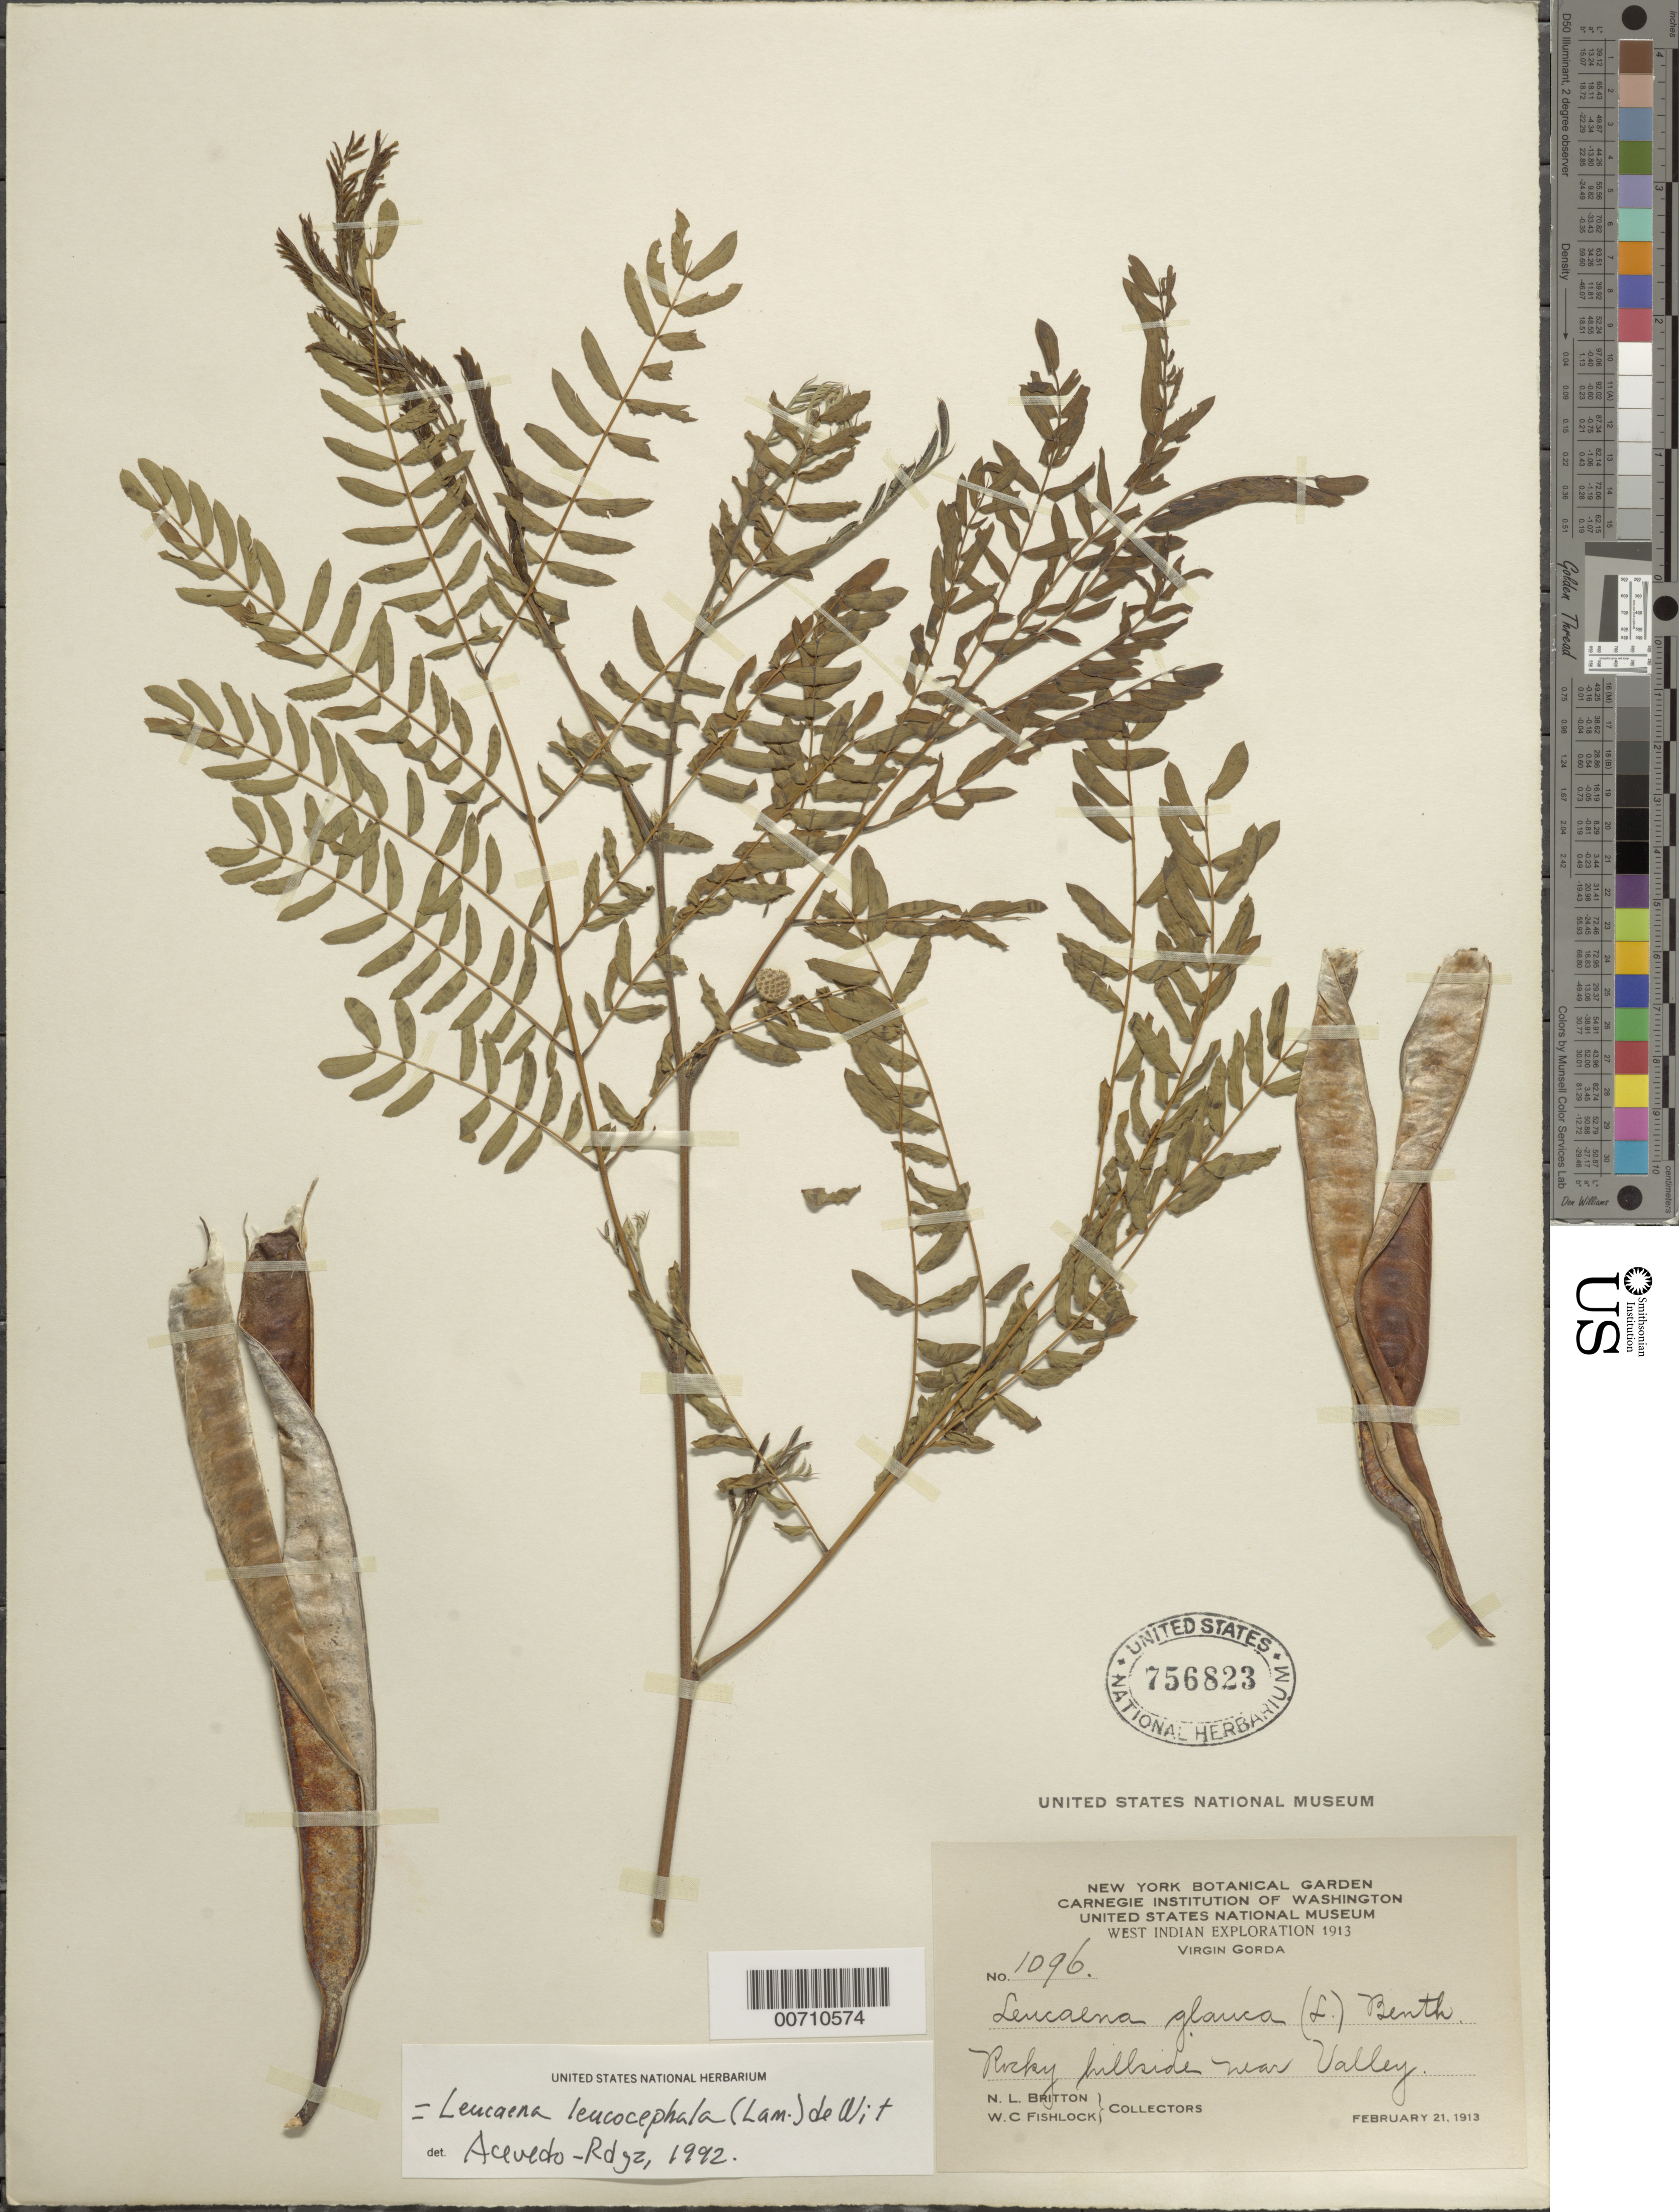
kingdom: Plantae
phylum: Tracheophyta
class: Magnoliopsida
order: Fabales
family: Fabaceae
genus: Leucaena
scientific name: Leucaena leucocephala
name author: (Lam.) de Wit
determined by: Acevedo-Rodríguez, P., (BOT), Smithsonian Institution - National Museum of Natural History (UNITED STATES)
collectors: N. Britton & W. Fishlock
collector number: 1096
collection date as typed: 21 Feb 1913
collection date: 1913-02-21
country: British Virgin Islands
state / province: Virgin Gorda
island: Virgin Gorda Island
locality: Valley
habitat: Rocky hillside near Valley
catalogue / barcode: US 756823